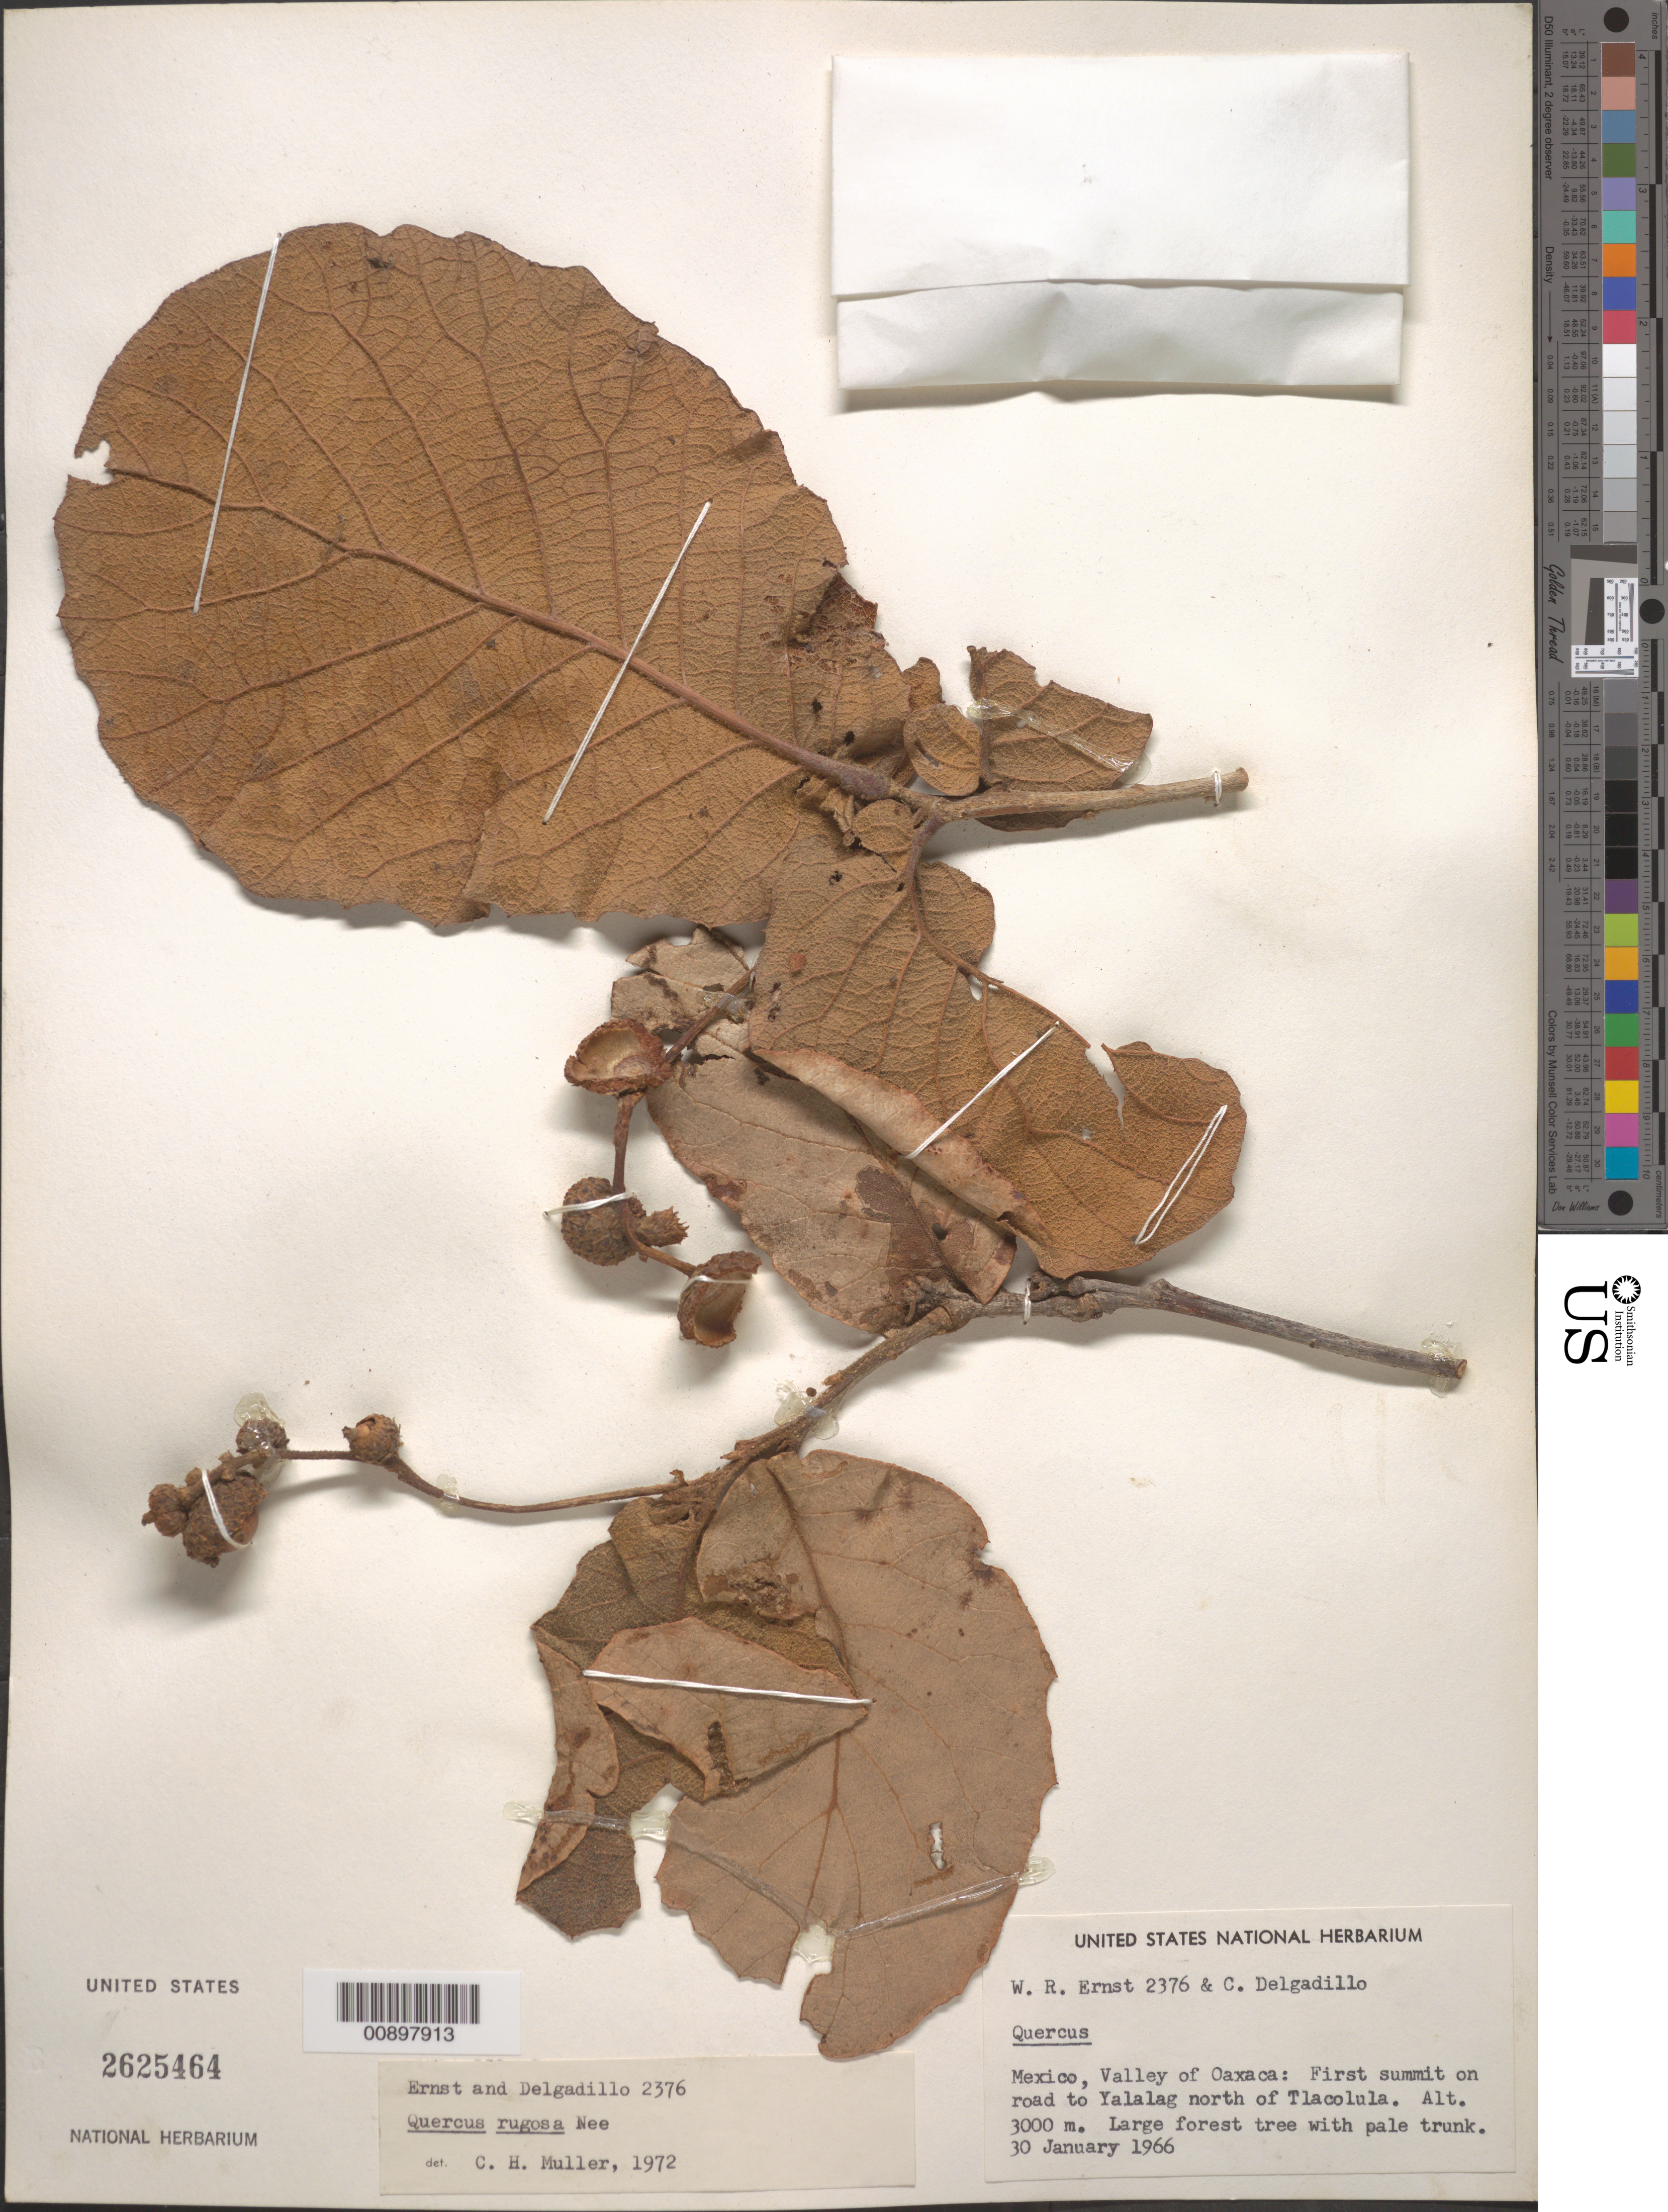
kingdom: Plantae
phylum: Tracheophyta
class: Magnoliopsida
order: Fagales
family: Fagaceae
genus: Quercus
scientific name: Quercus rugosa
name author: Née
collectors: W. R. Ernst & C. Delgadillo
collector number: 2376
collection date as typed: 30 Jan 1966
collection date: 1966-01-30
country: Mexico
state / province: Oaxaca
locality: Valley of Oaxaca: first summit on road to Yalalag north of Tlacolula.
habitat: Forest.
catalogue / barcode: US 2625464